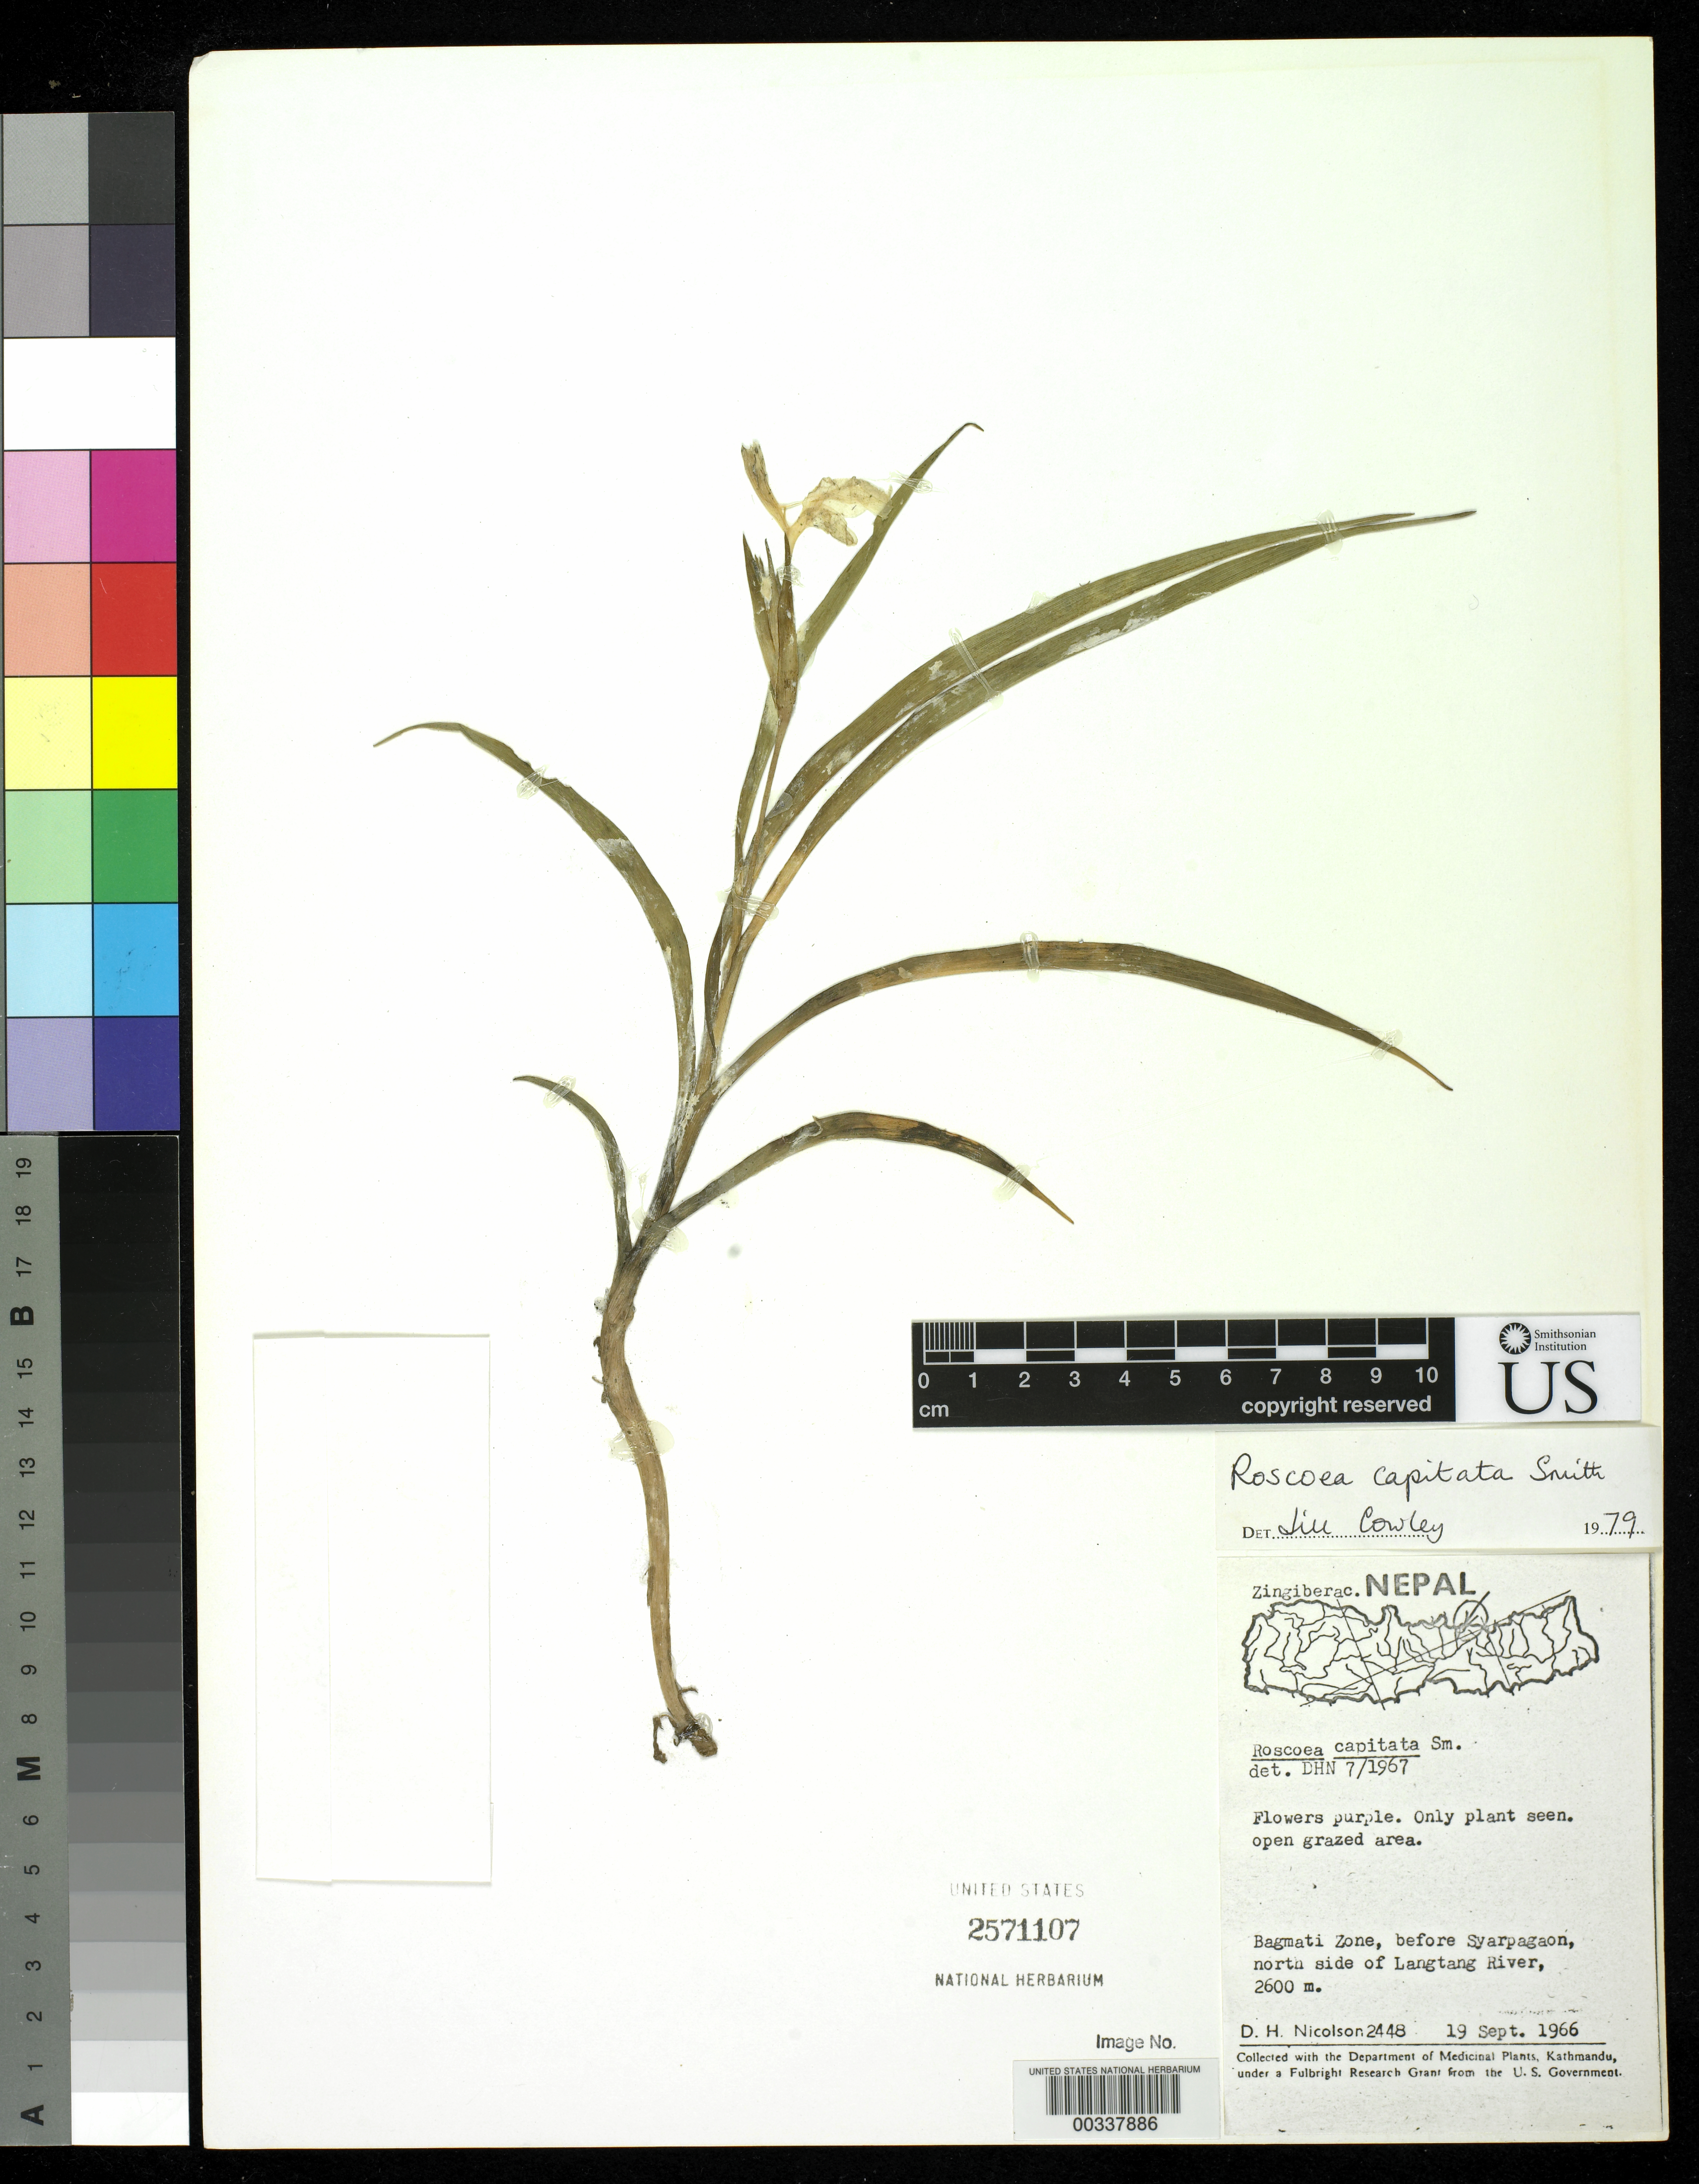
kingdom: Plantae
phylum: Tracheophyta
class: Liliopsida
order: Zingiberales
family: Zingiberaceae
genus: Roscoea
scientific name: Roscoea capitata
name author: Sm.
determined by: Cowley, J.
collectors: D. H. Nicolson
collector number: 2448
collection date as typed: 19 Sep 1966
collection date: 1966-09-19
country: Nepal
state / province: Bagmati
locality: Before syarpagaon, n side of langtang river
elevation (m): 2600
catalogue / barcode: US 2571107